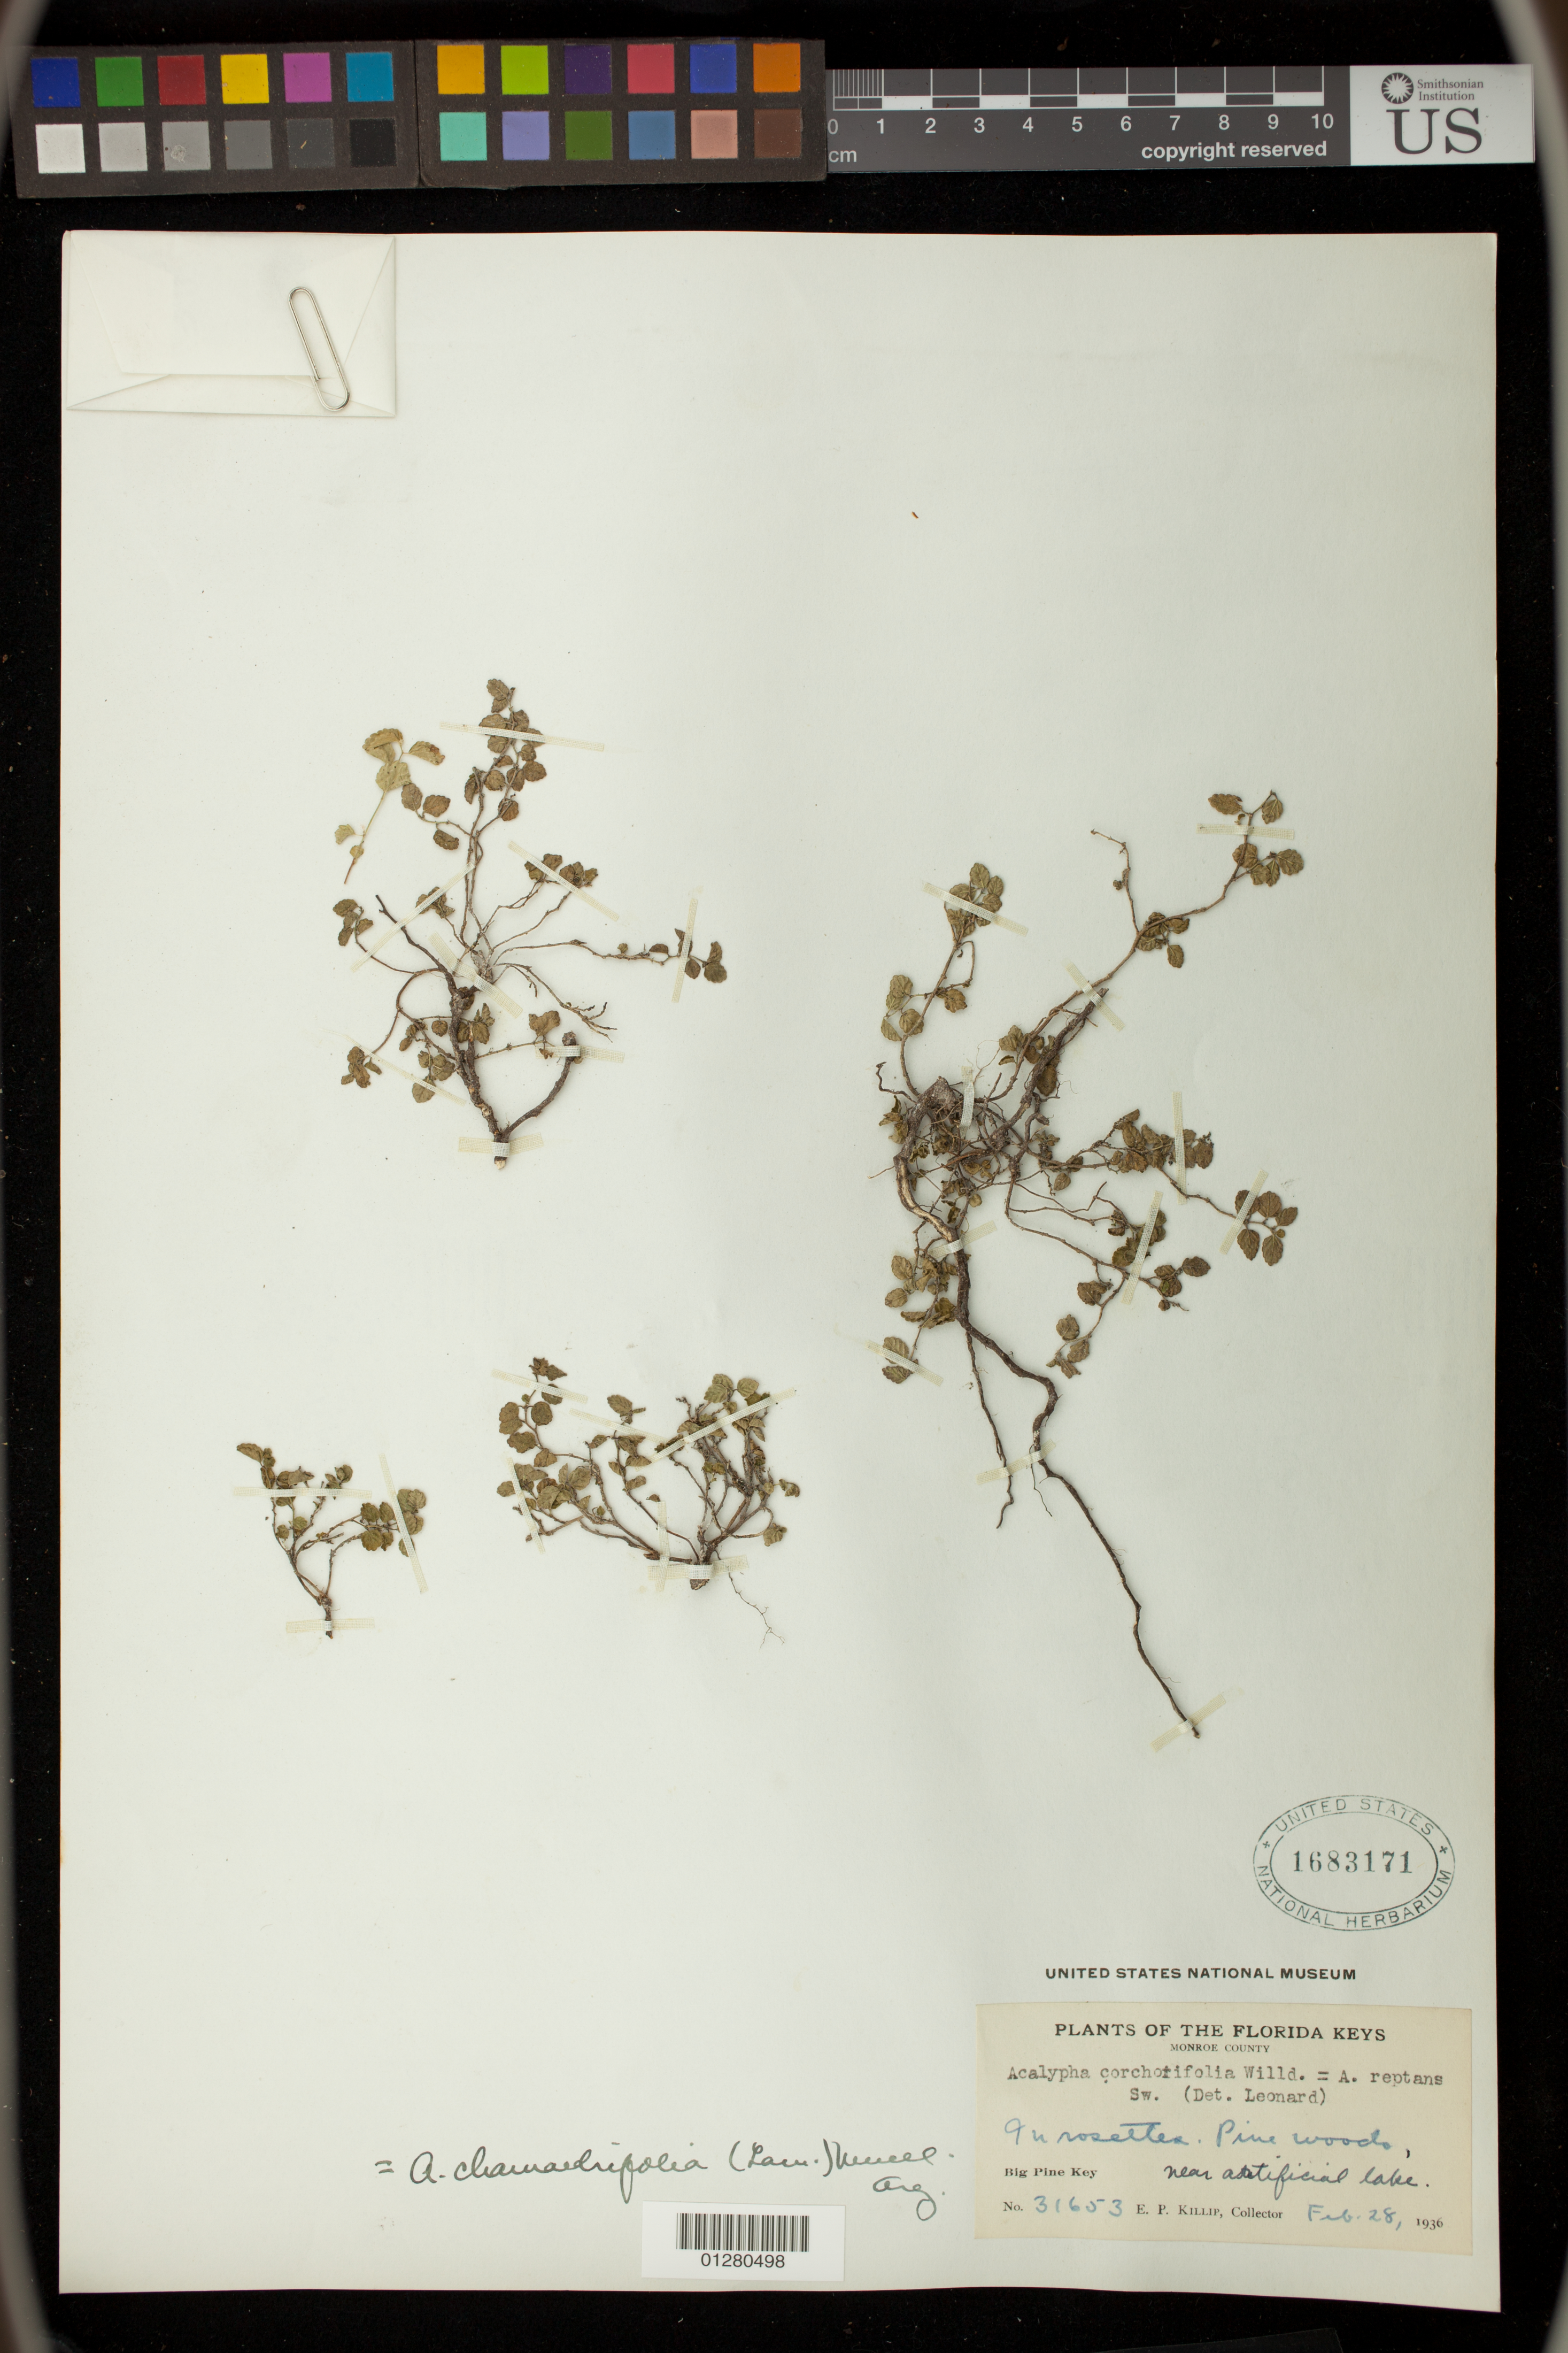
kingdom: Plantae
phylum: Tracheophyta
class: Magnoliopsida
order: Malpighiales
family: Euphorbiaceae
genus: Acalypha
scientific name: Acalypha chamaedryfolia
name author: (Lam.) Müll. Arg.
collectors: E. P. Killip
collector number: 31653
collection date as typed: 28 Feb 1936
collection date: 1936-02-28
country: United States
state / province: Florida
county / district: Monroe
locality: Big Pine Key.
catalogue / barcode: US 1683171